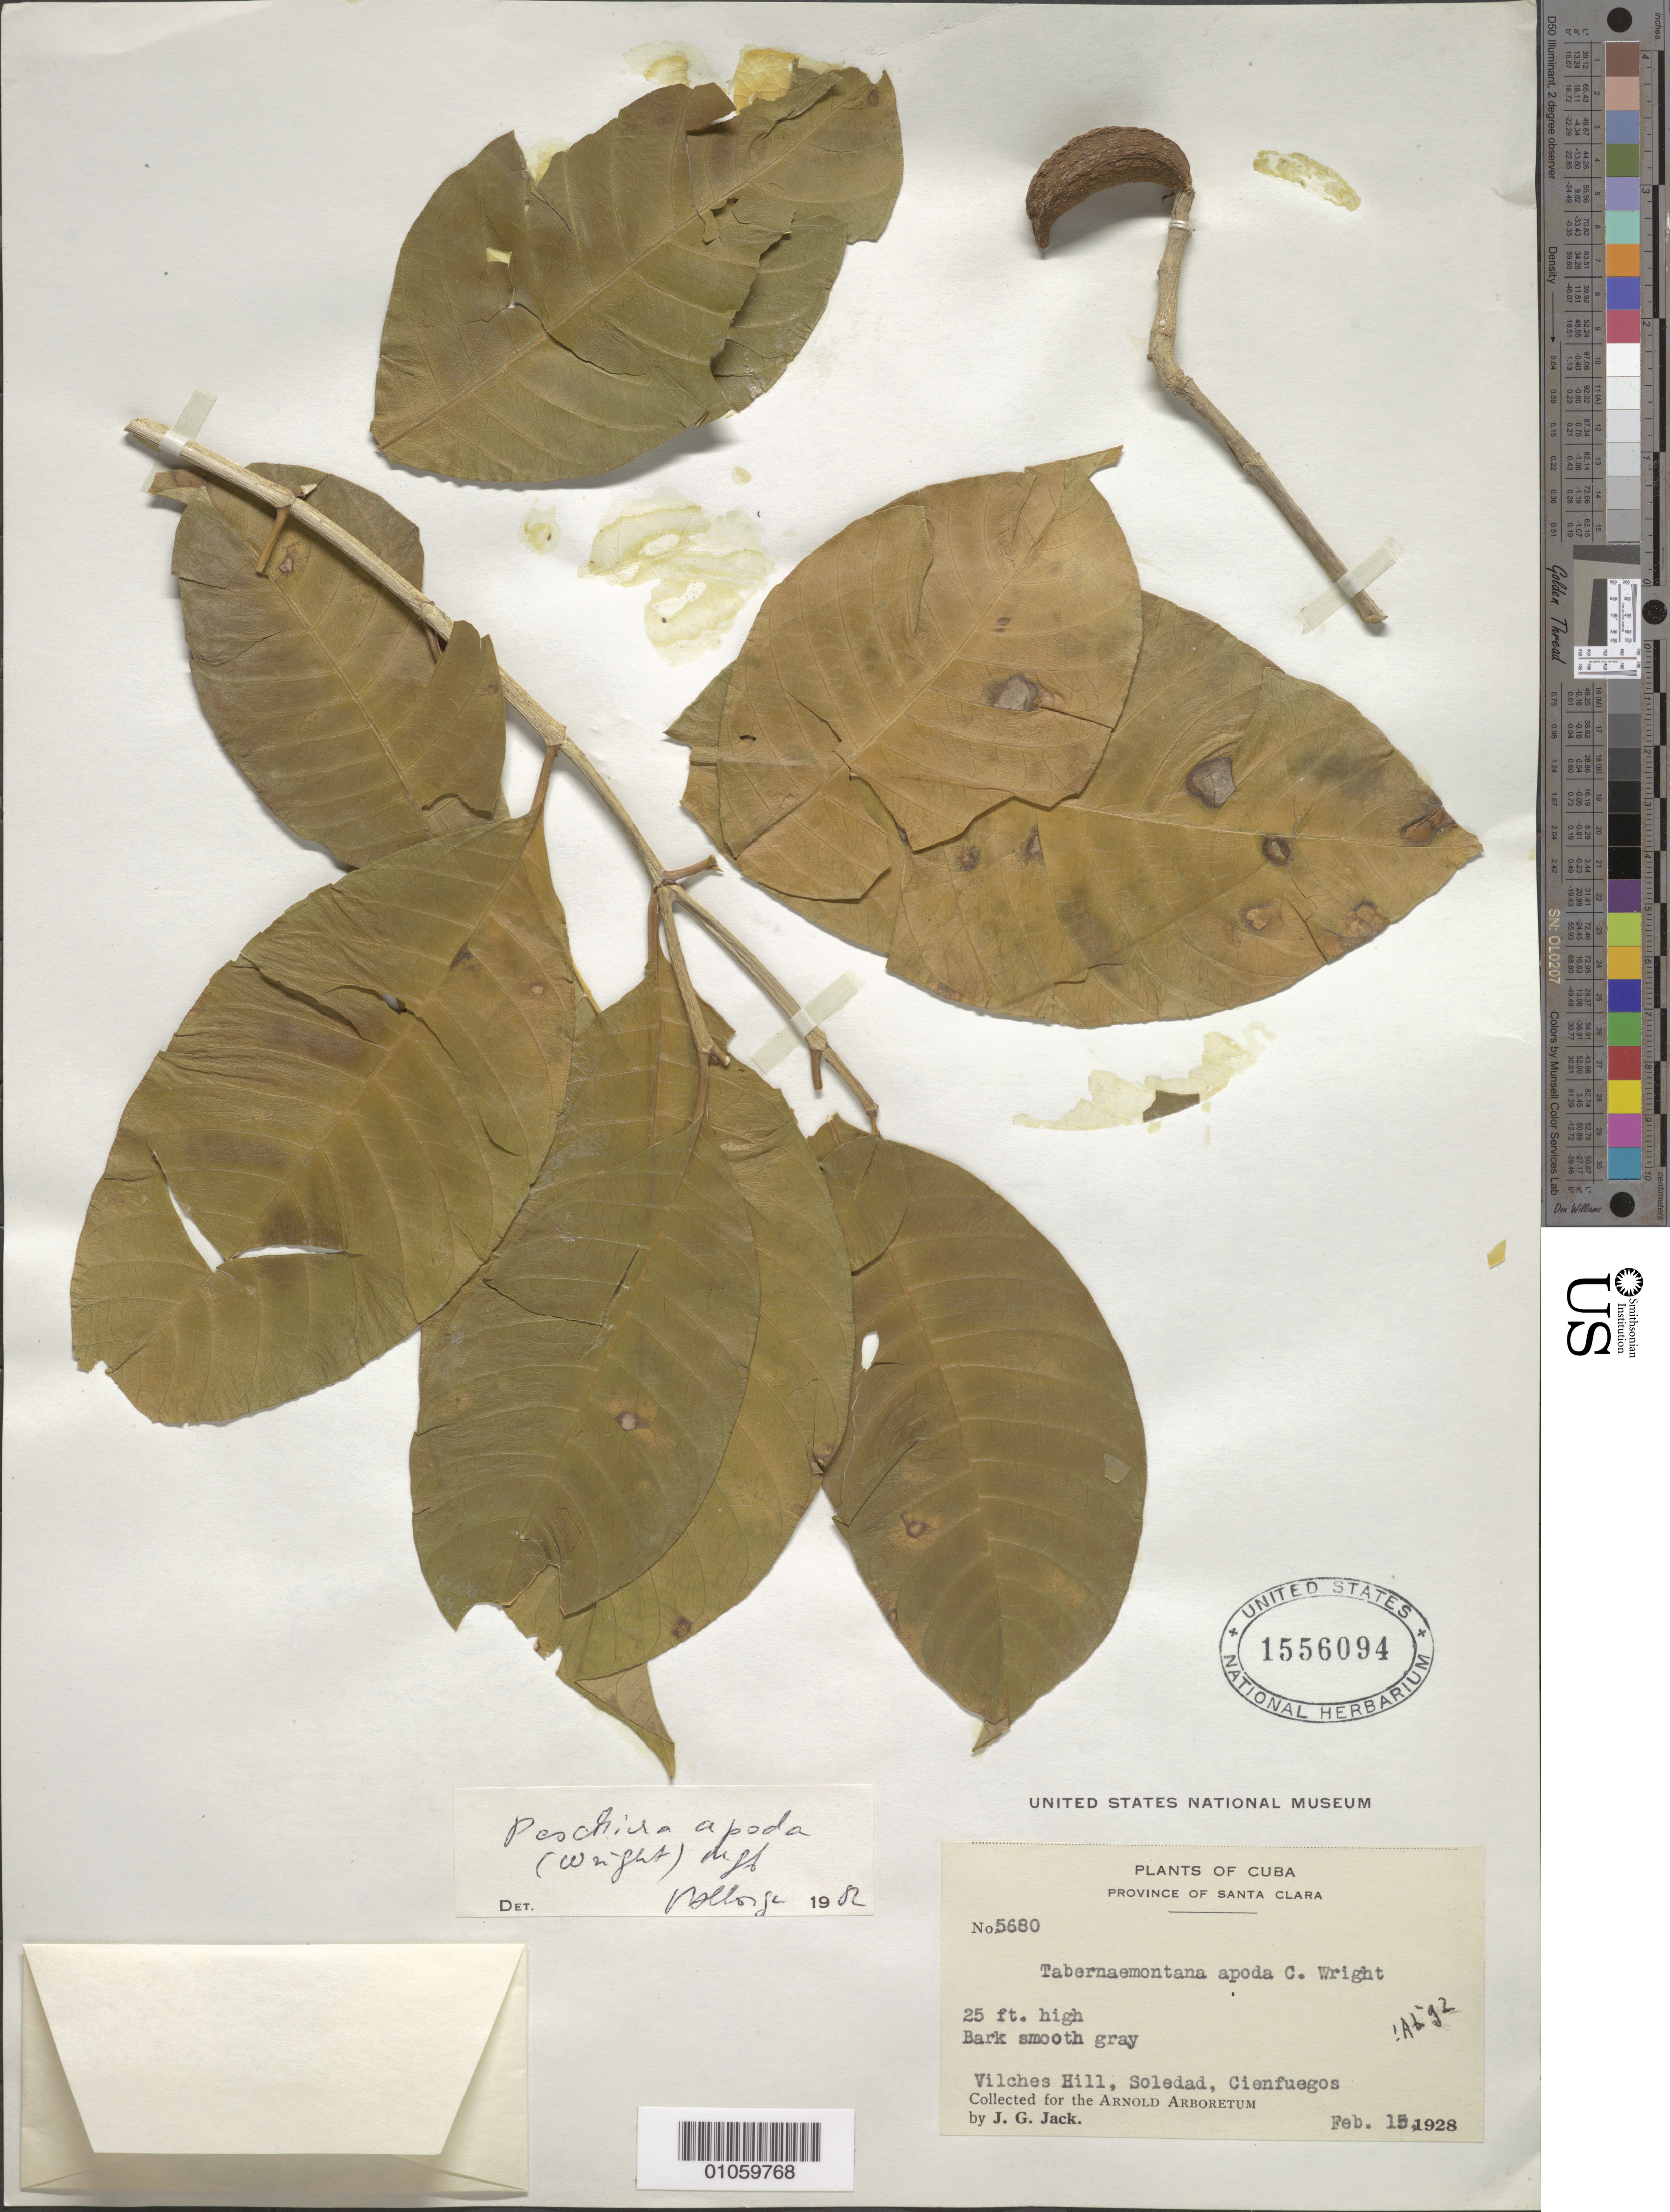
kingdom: Plantae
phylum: Tracheophyta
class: Magnoliopsida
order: Gentianales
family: Apocynaceae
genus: Tabernaemontana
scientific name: Tabernaemontana apoda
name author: C. Wright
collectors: J. G. Jack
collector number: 5680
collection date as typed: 15 Feb 1928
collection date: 1928-02-15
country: Cuba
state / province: Cienfuegos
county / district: Santa Clara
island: Cuba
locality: Vilches Hill, Soledad, Cienfuegos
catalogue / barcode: US 1556094